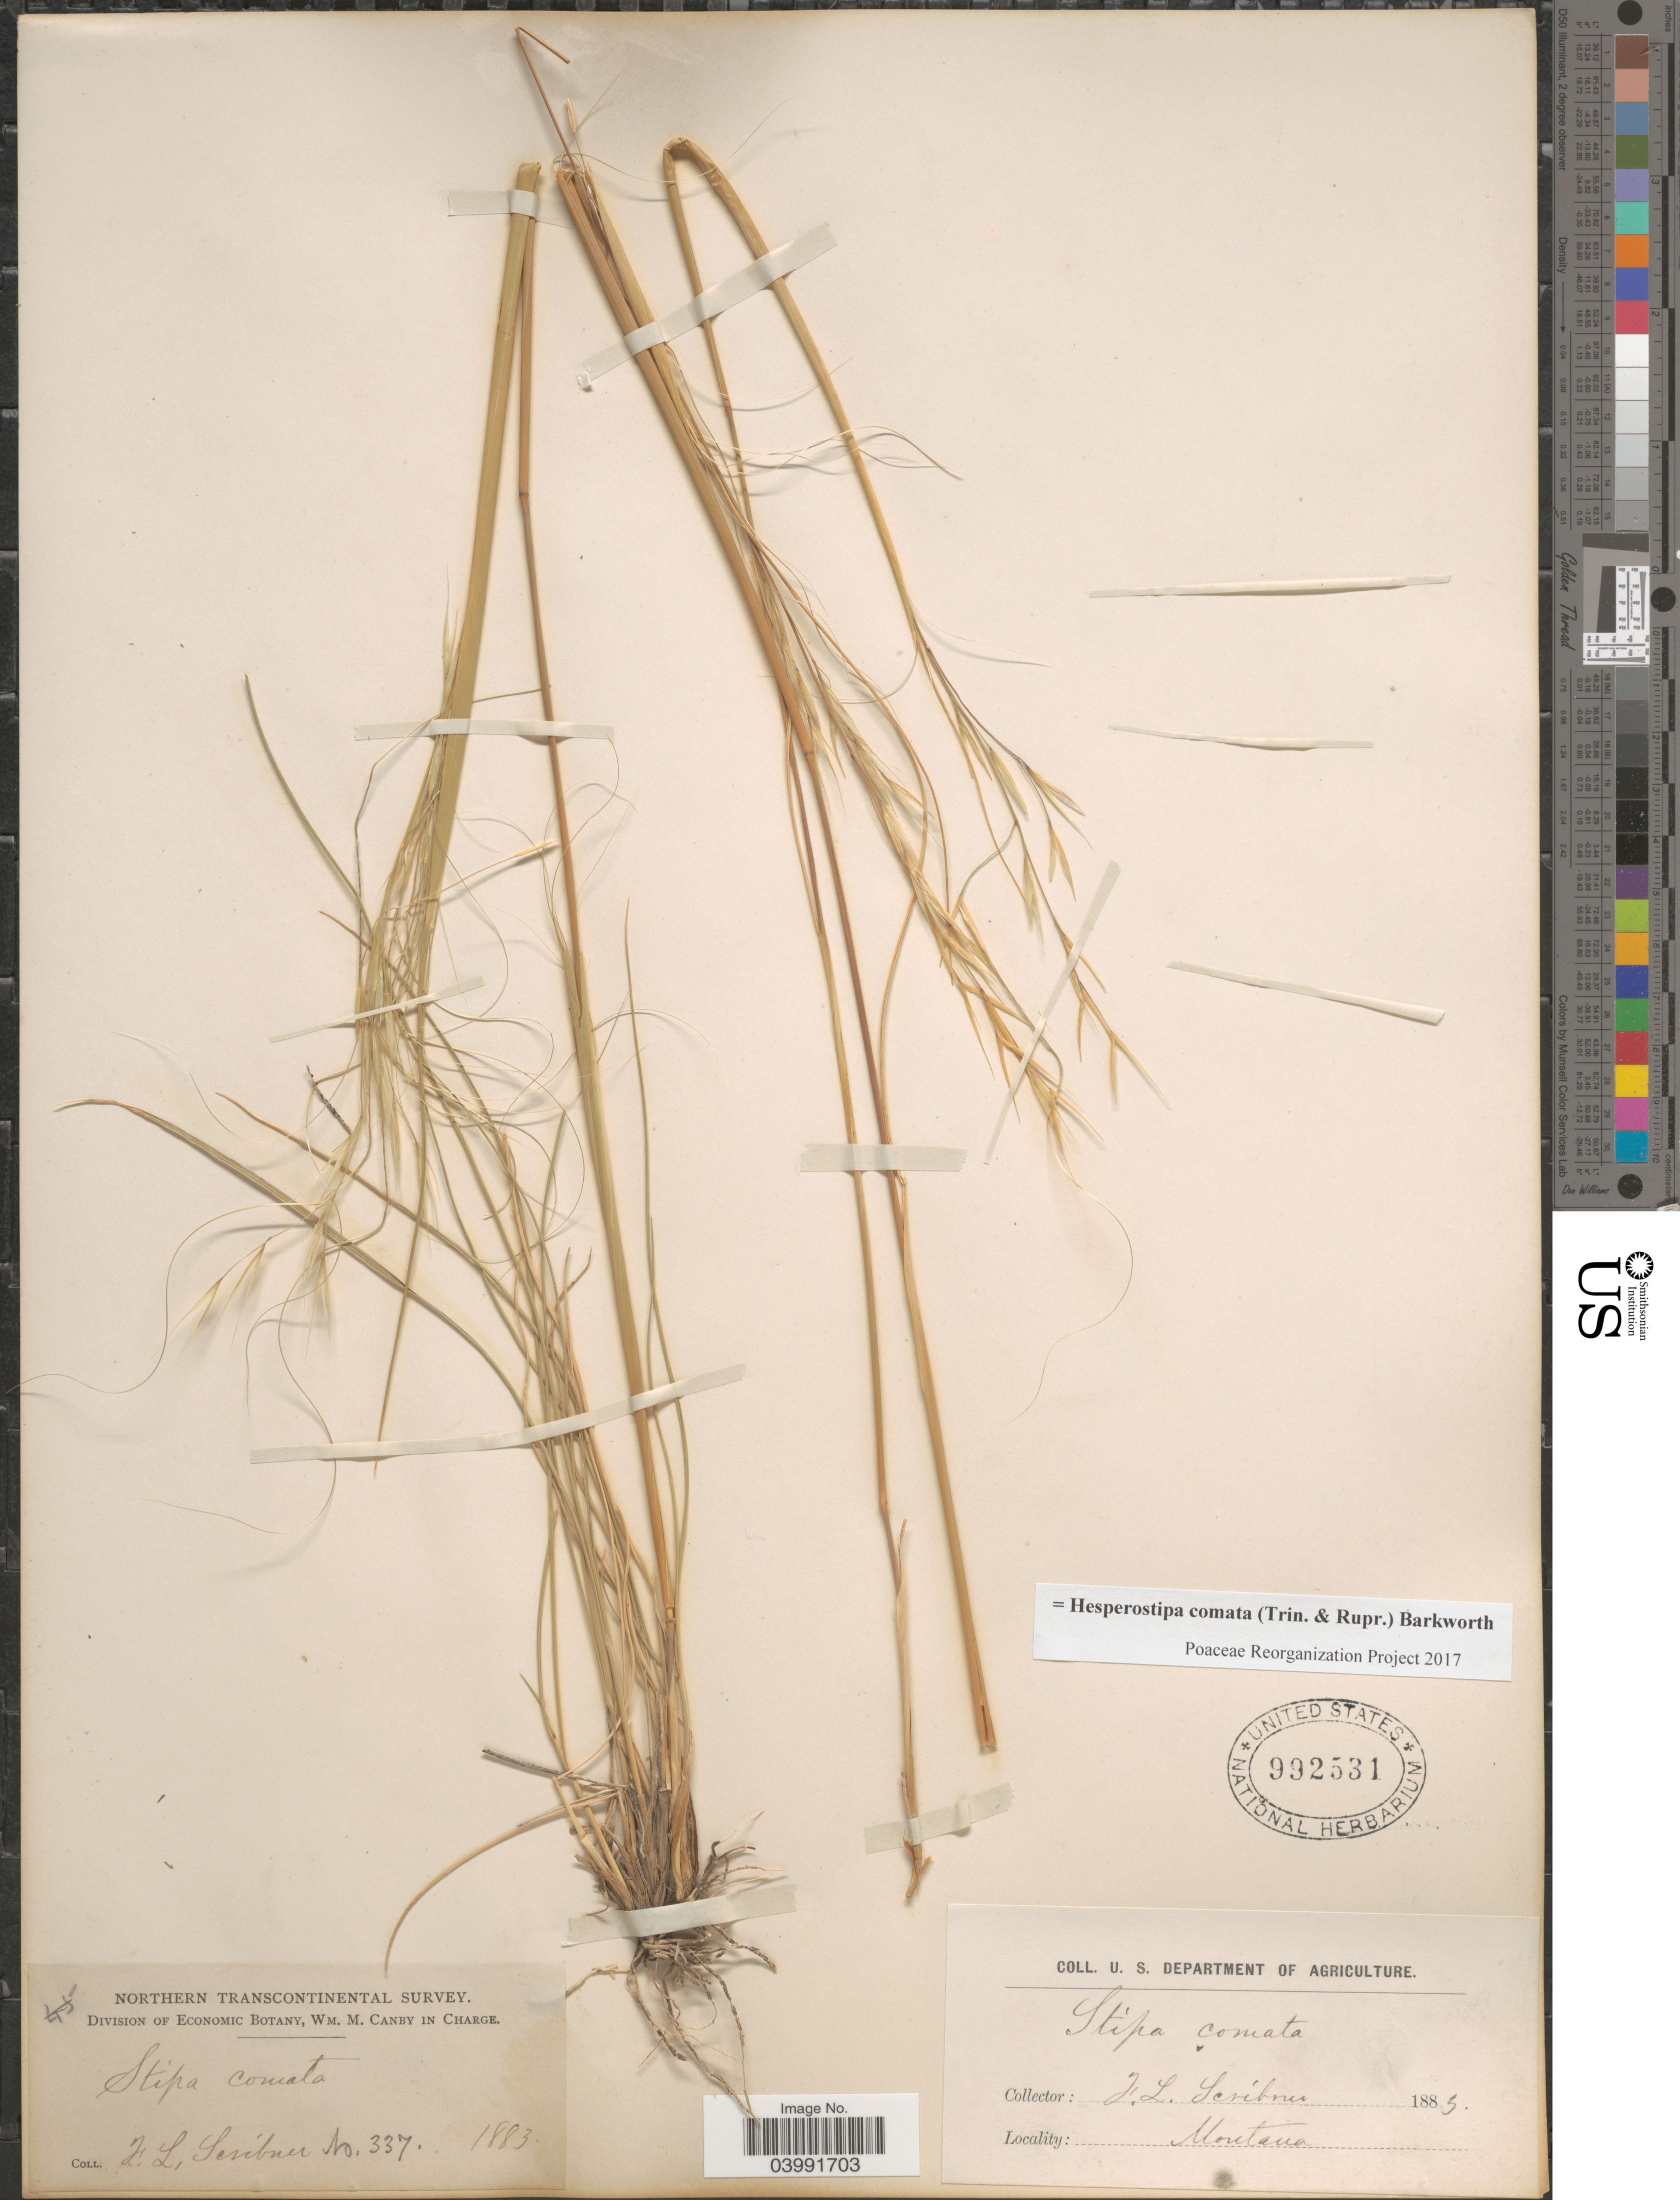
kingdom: Plantae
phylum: Tracheophyta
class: Liliopsida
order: Poales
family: Poaceae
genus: Hesperostipa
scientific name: Hesperostipa comata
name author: (Trin. & Rupr.) Barkworth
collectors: F. L. Scribner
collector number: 337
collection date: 1883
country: United States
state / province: Montana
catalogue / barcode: US 992531